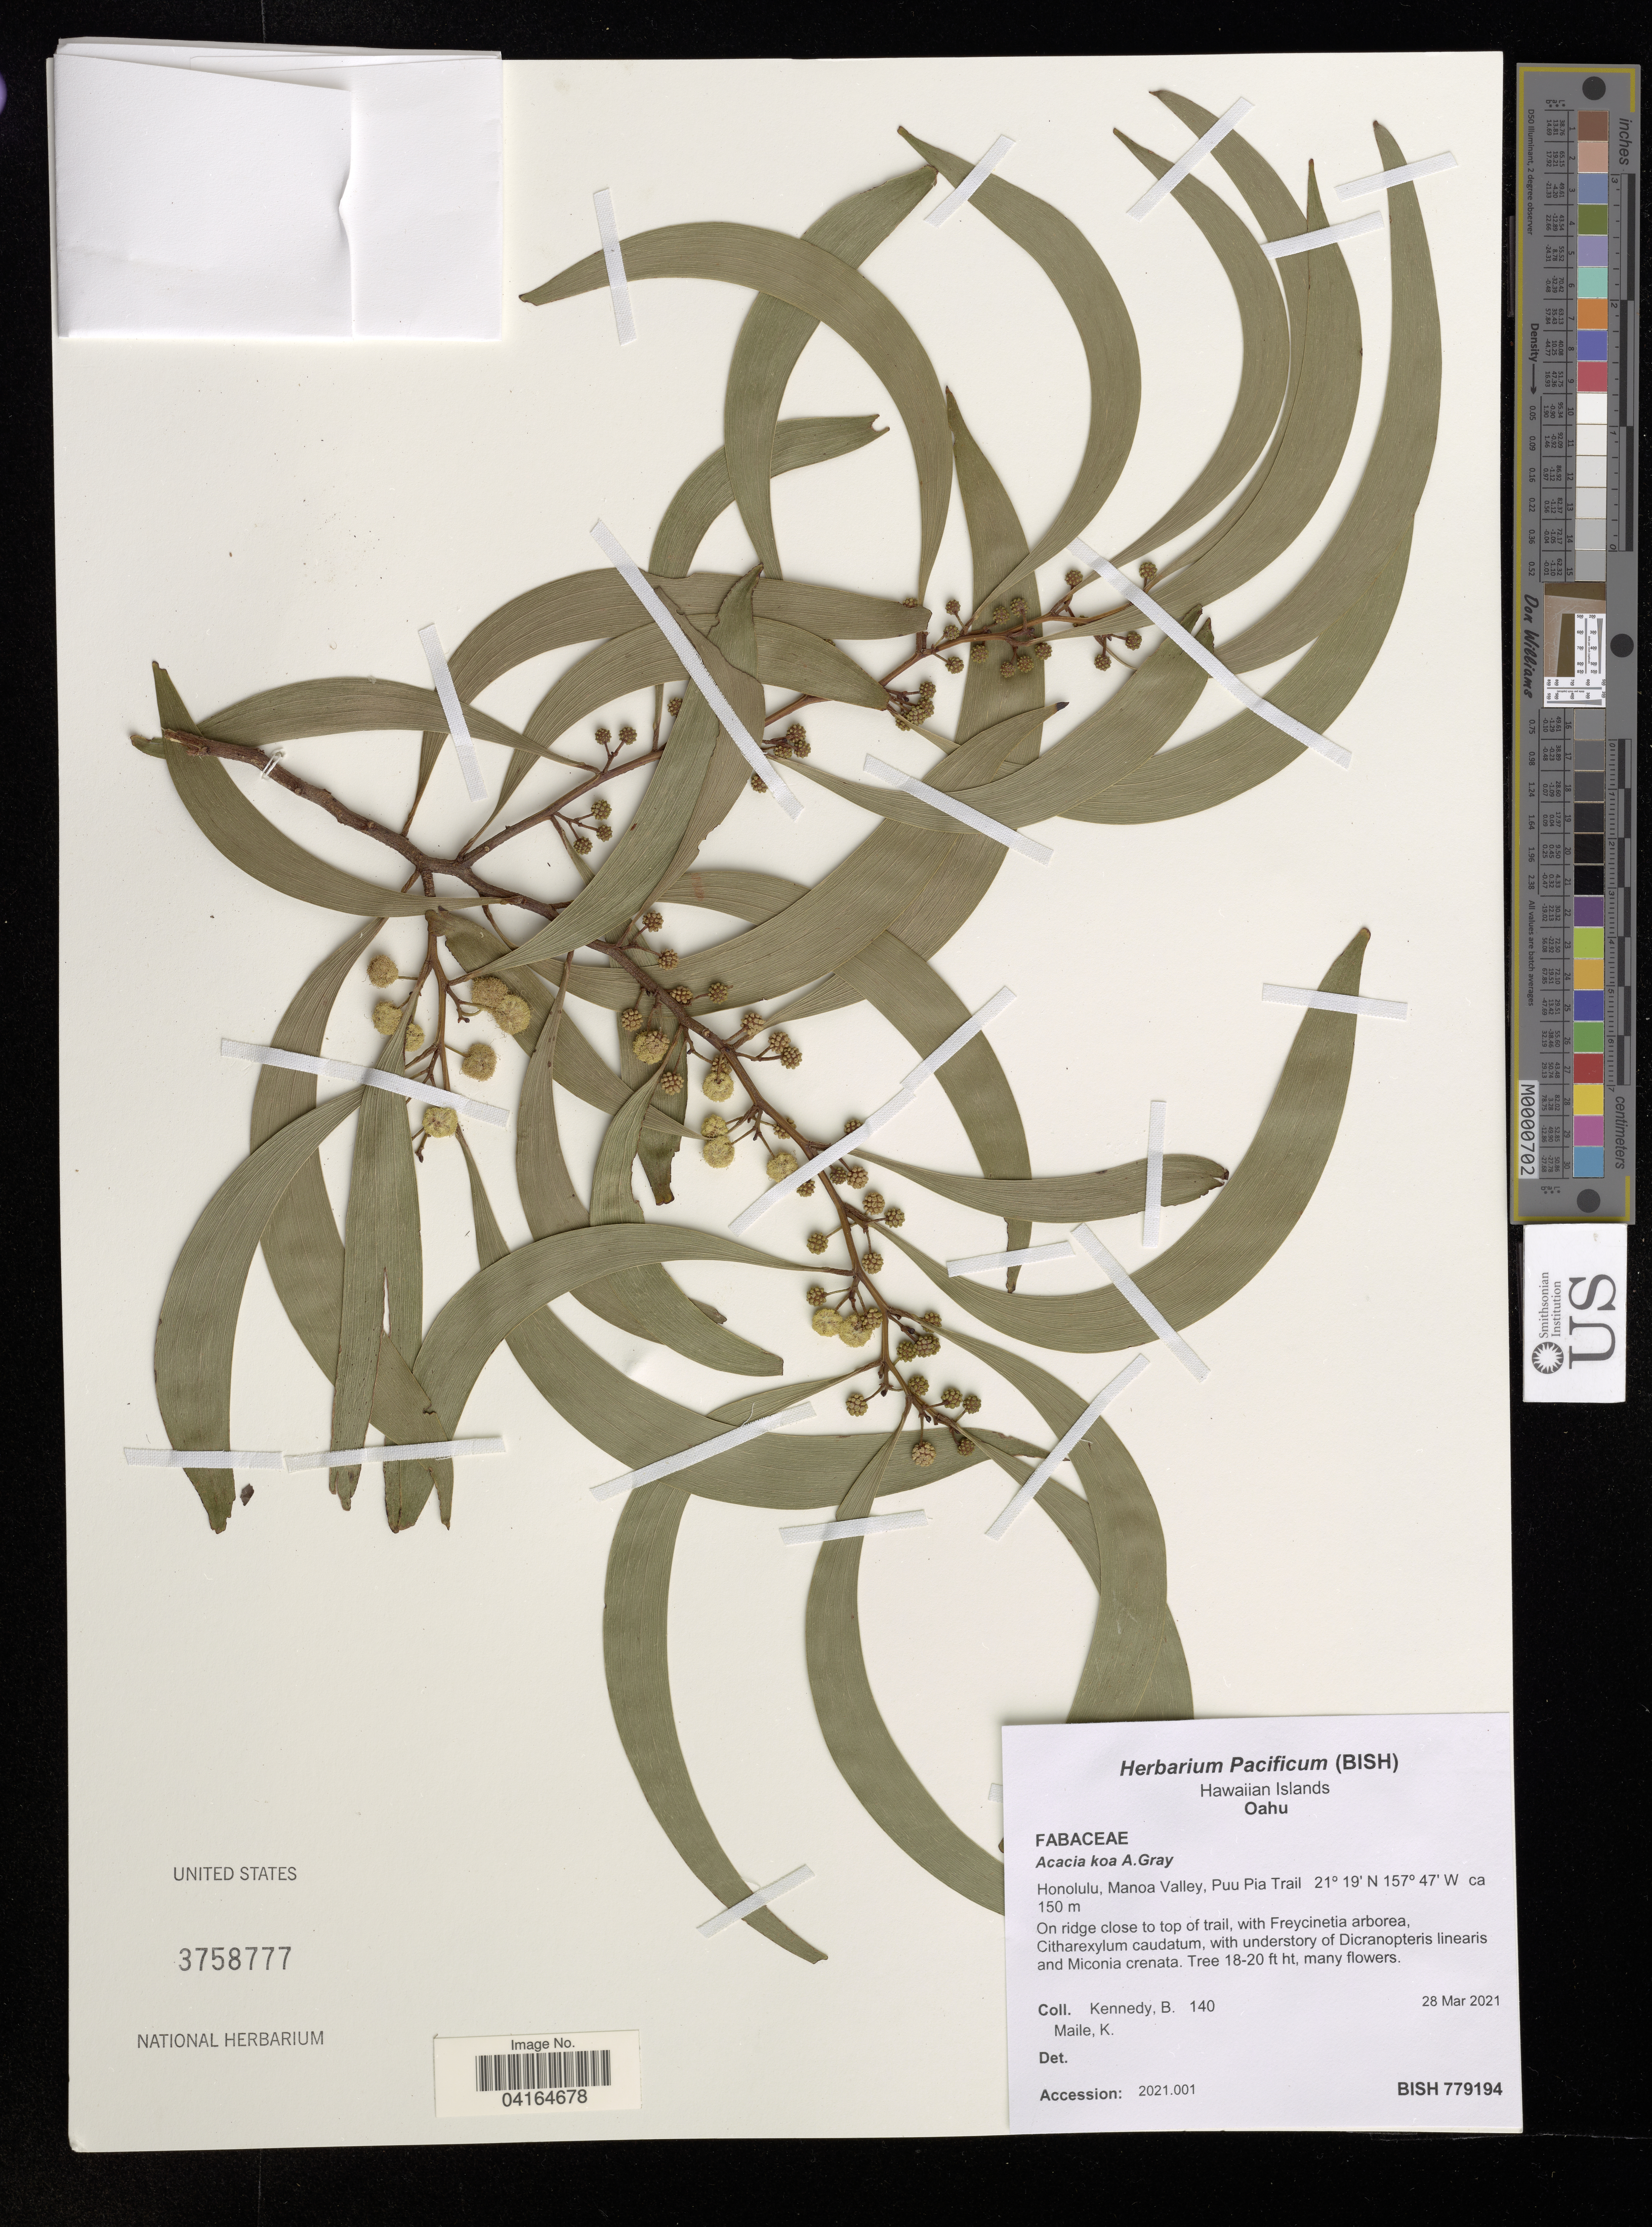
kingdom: Plantae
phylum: Tracheophyta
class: Magnoliopsida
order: Fabales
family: Fabaceae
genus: Acacia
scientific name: Acacia koa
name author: A. Gray in Wilkes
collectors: B. Kennedy & K. Maile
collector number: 140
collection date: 2021-03-28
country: United States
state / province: Hawaii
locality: Hawaiian Islands. Oahu. Honolulu, Manoa Valley, Puu Pia Trail. On ridge close to top of trail.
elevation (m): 150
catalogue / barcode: US 3758777